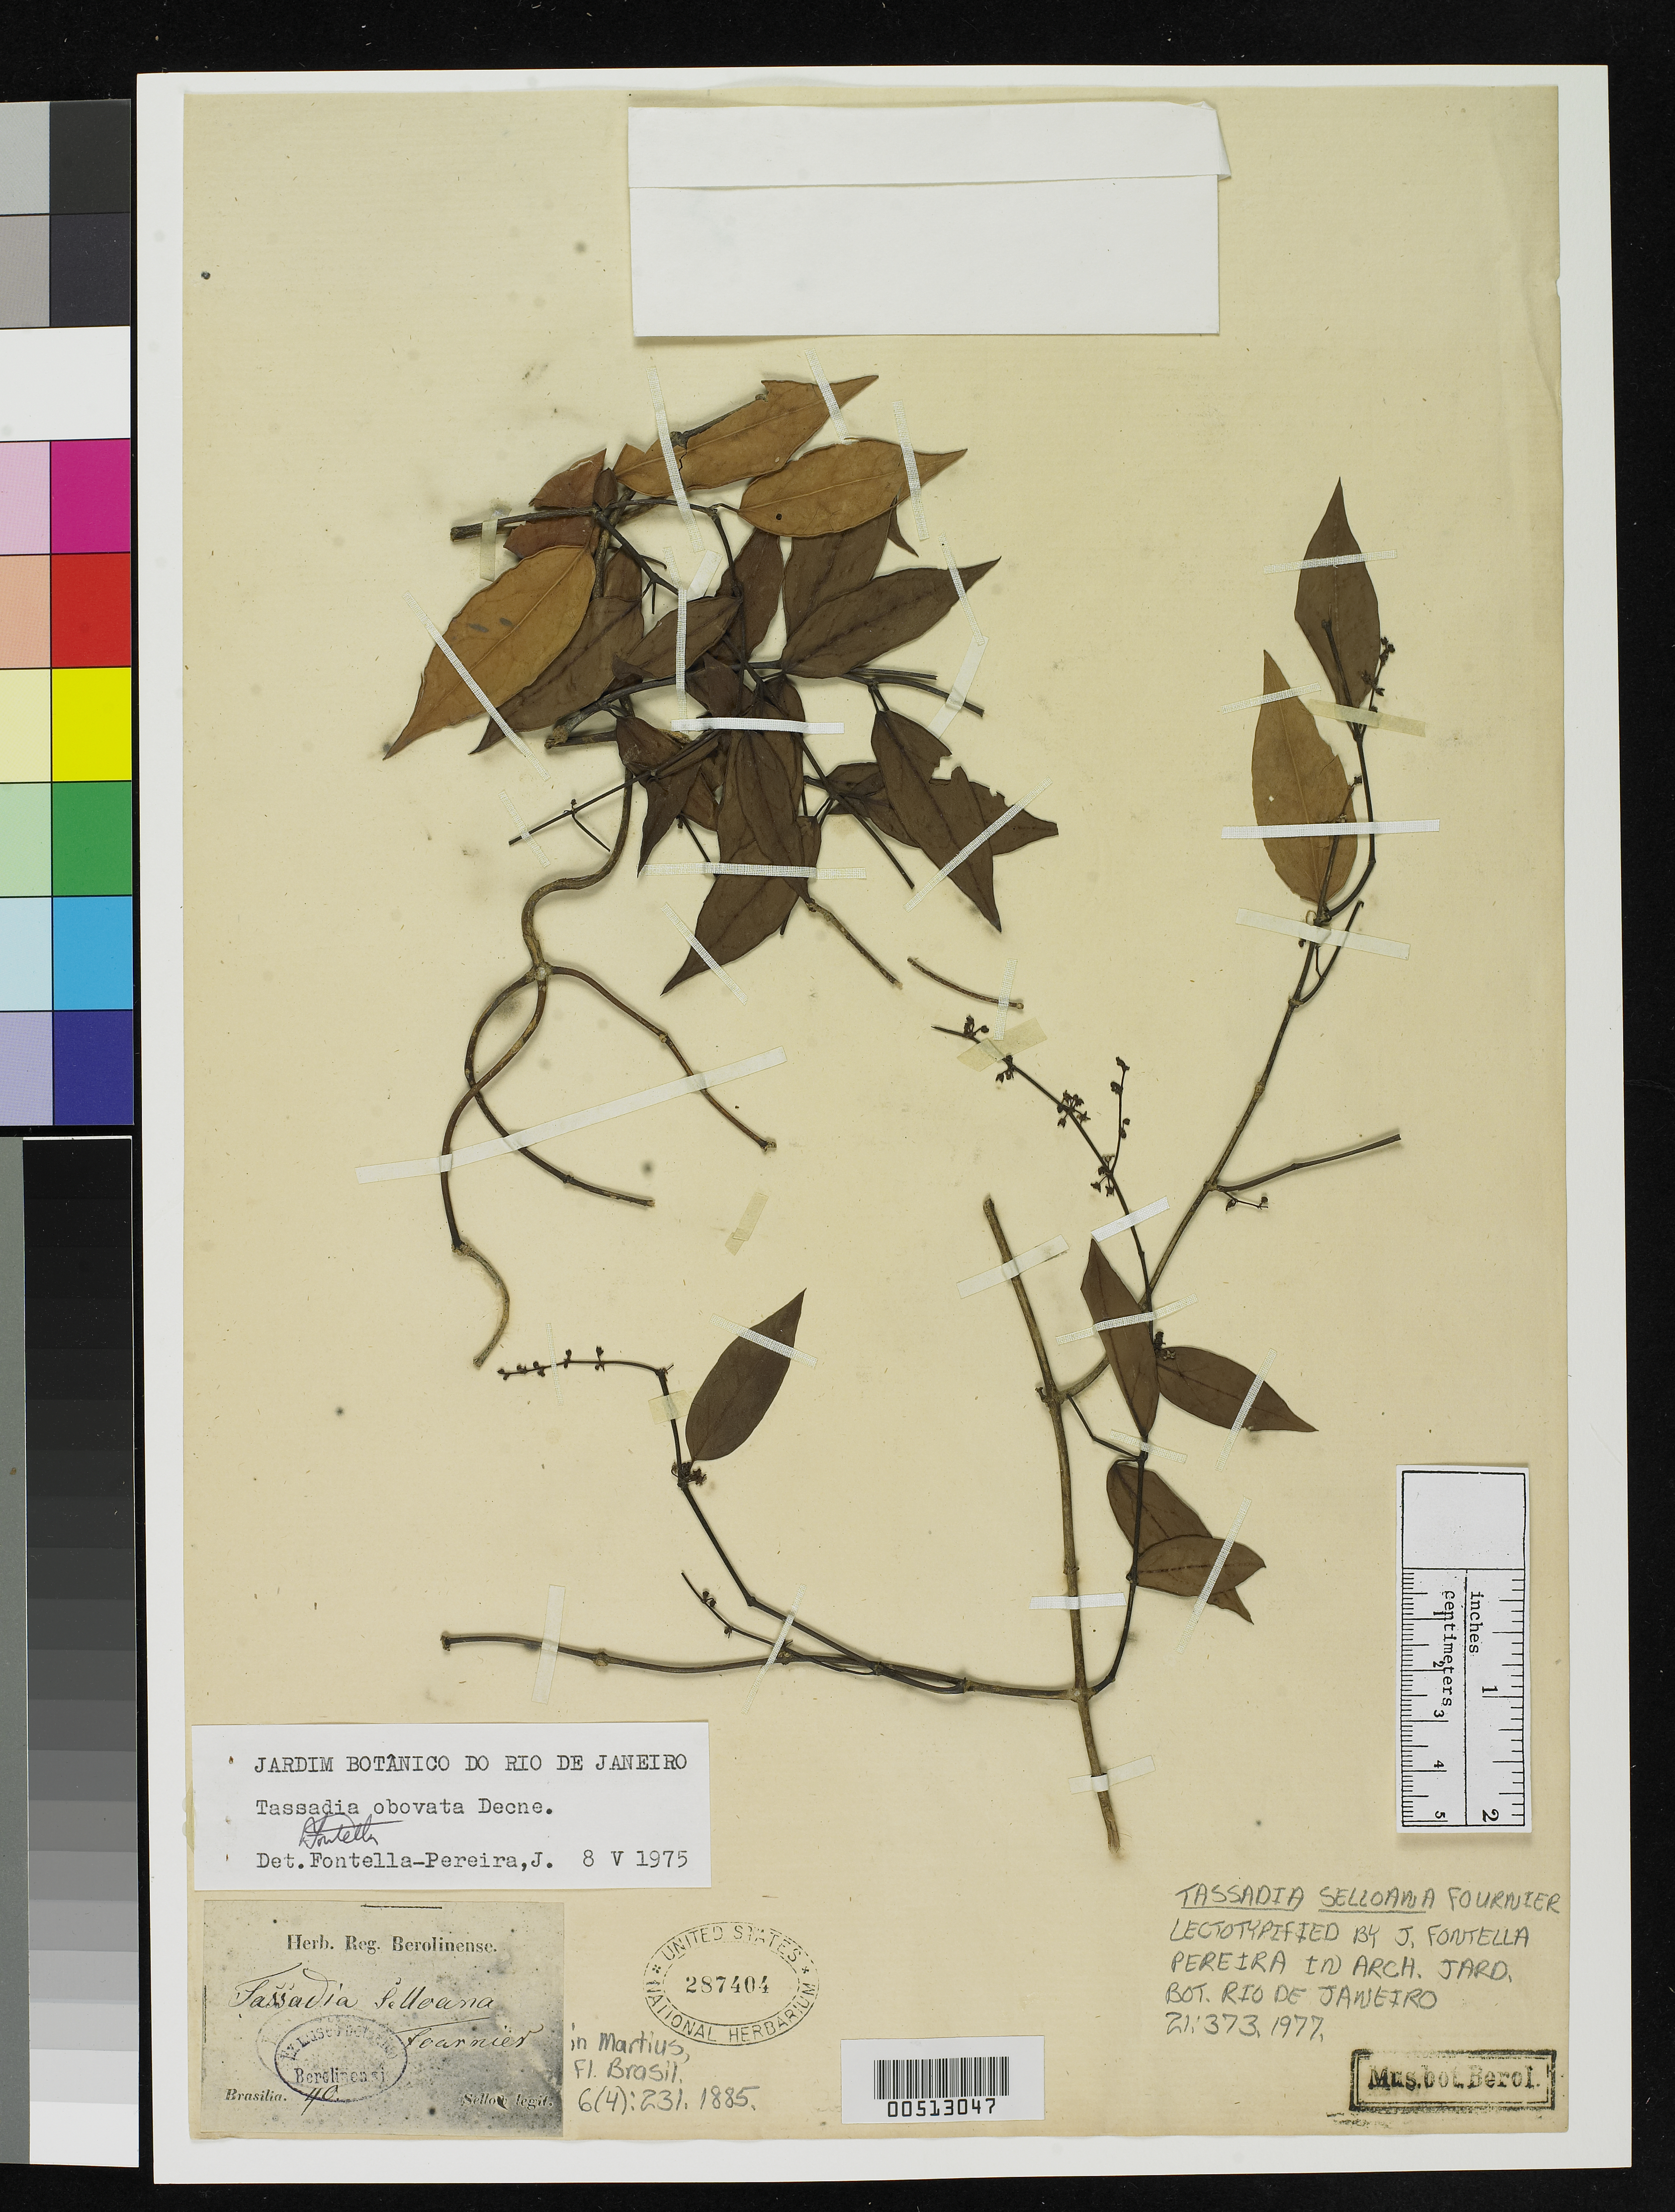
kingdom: Plantae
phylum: Tracheophyta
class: Magnoliopsida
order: Gentianales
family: Apocynaceae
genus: Tassadia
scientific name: Tassadia selloana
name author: E. Fourn. in Mart.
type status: Lectotype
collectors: F. Sellow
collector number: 40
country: Brazil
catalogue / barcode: US 287404